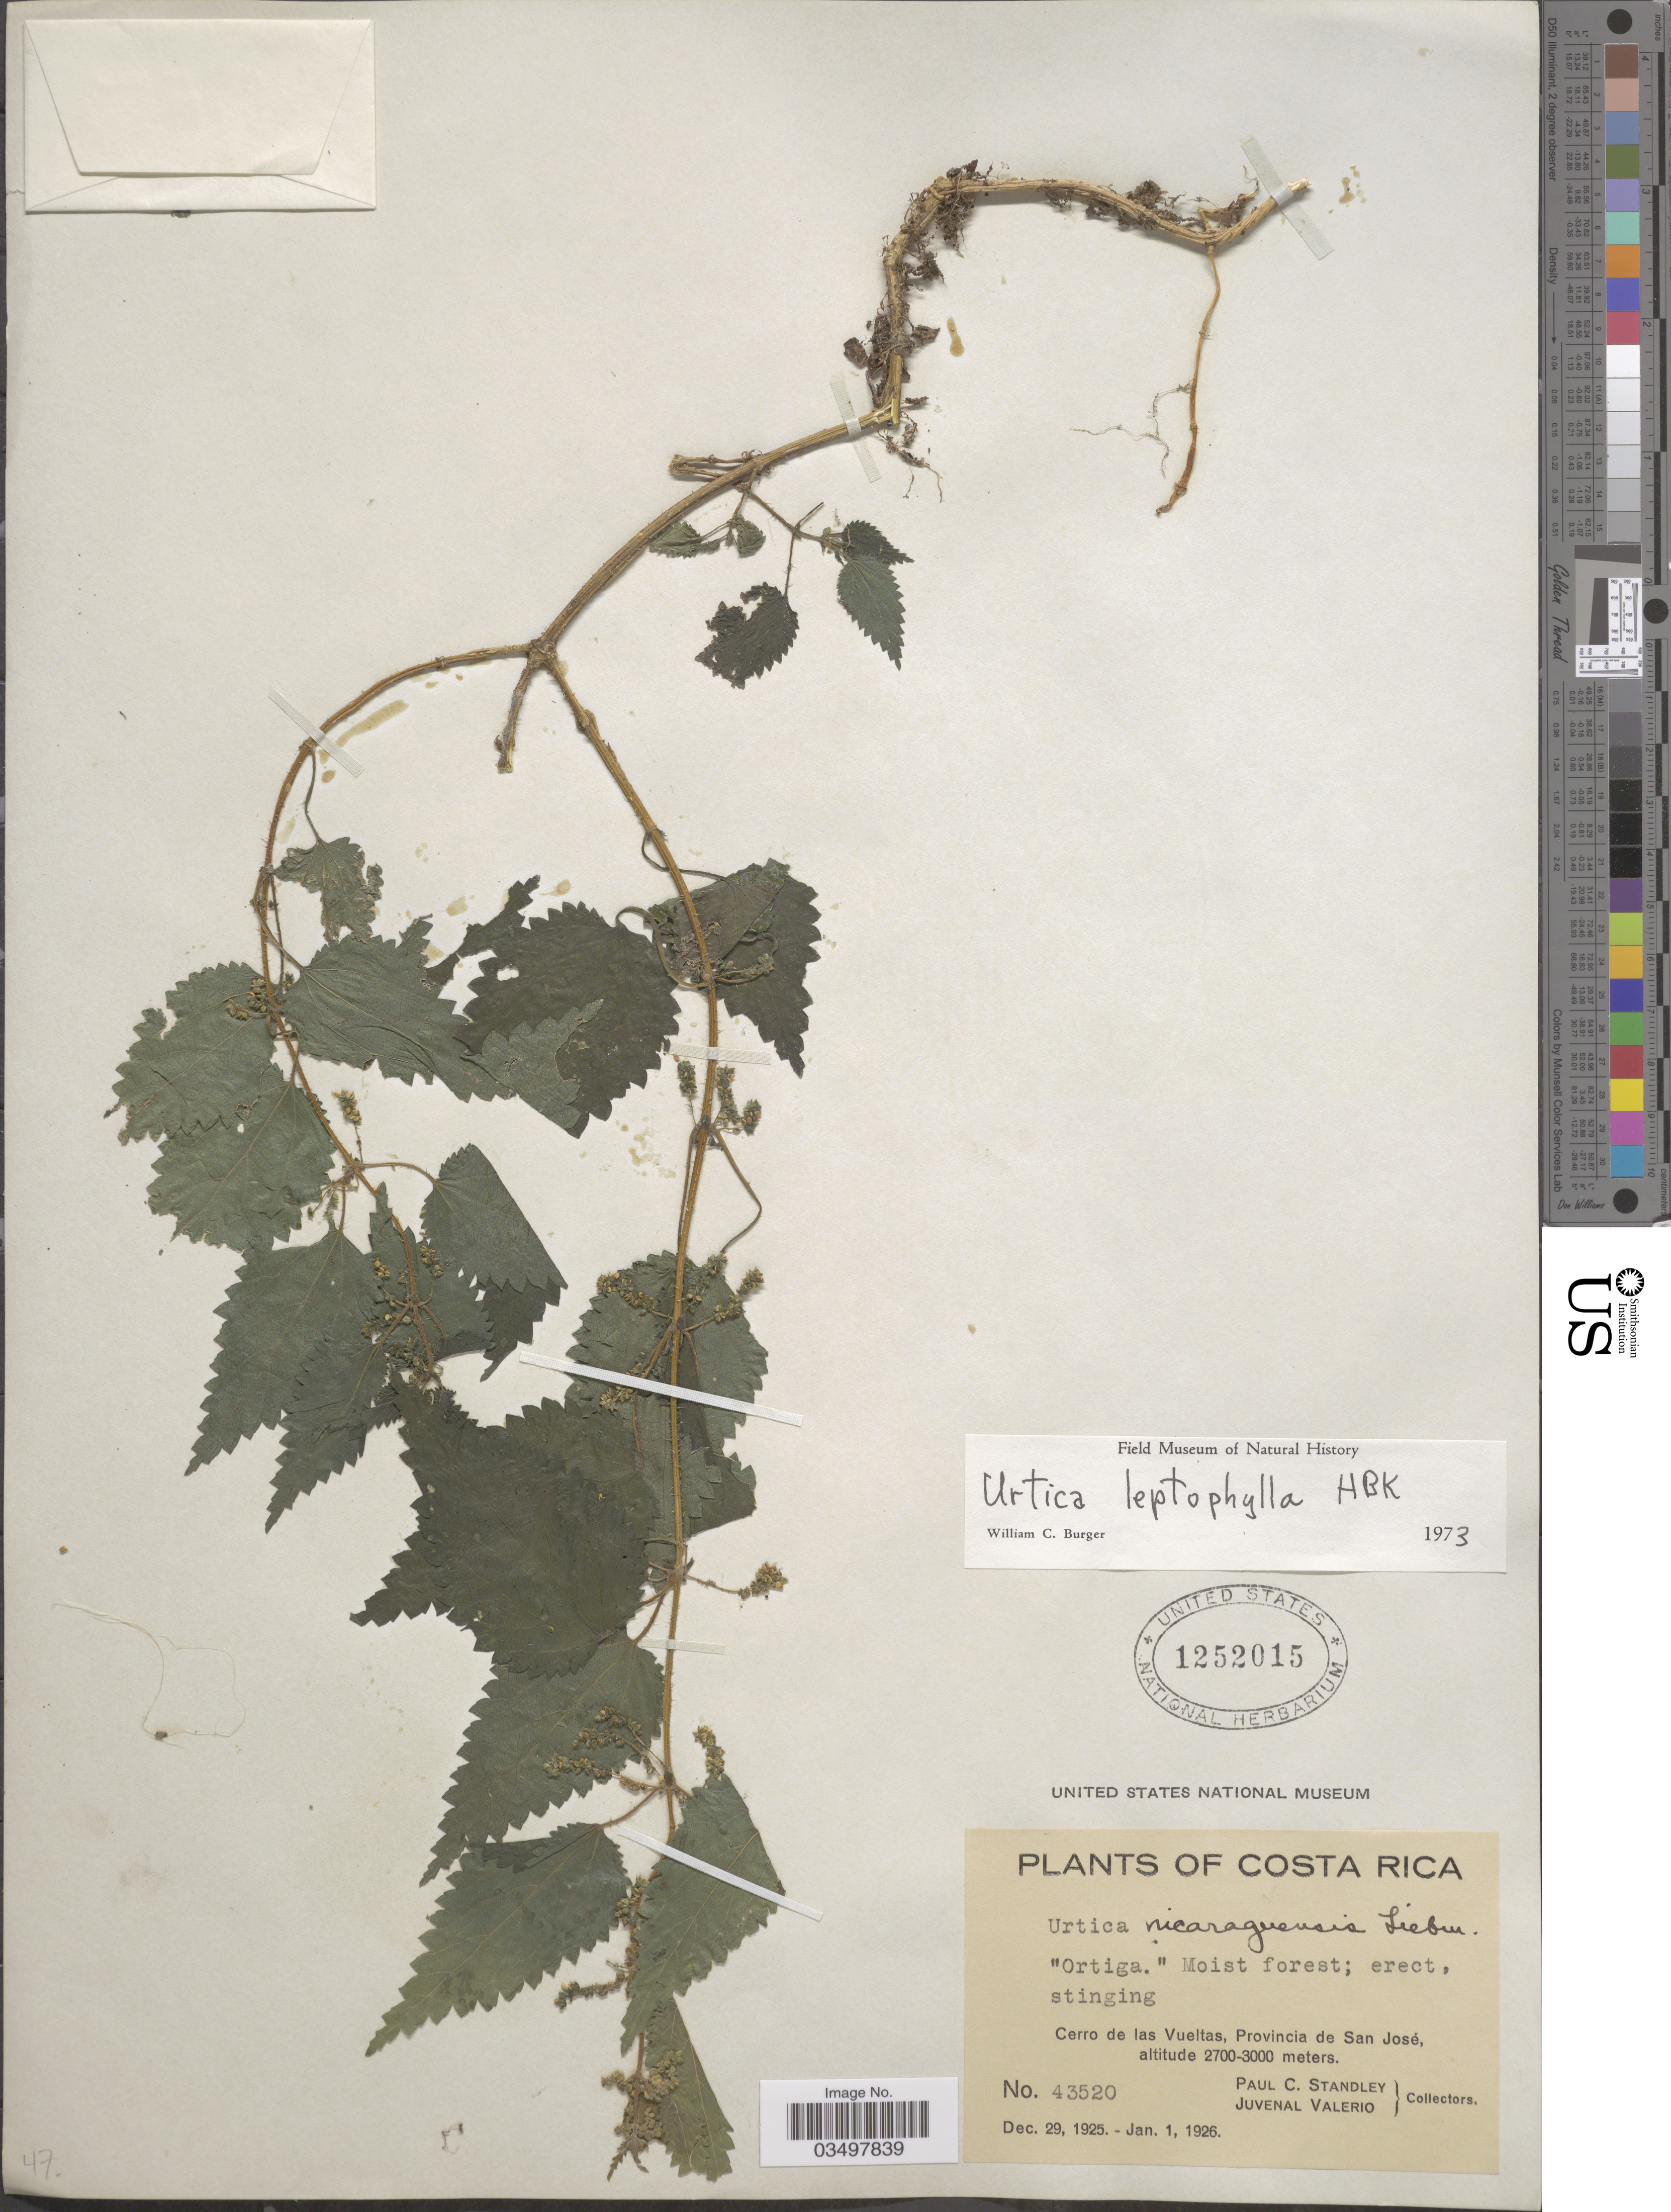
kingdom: Plantae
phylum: Tracheophyta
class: Magnoliopsida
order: Rosales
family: Urticaceae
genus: Urtica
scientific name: Urtica leptophylla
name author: Kunth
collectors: P. C. Standley & J. Valerio R.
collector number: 43520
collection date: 1925-12-29/1926-01-01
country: Costa Rica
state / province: San José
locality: Cerro de las Vueltas, Provincia de San José.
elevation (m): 2700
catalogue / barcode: US 1252015